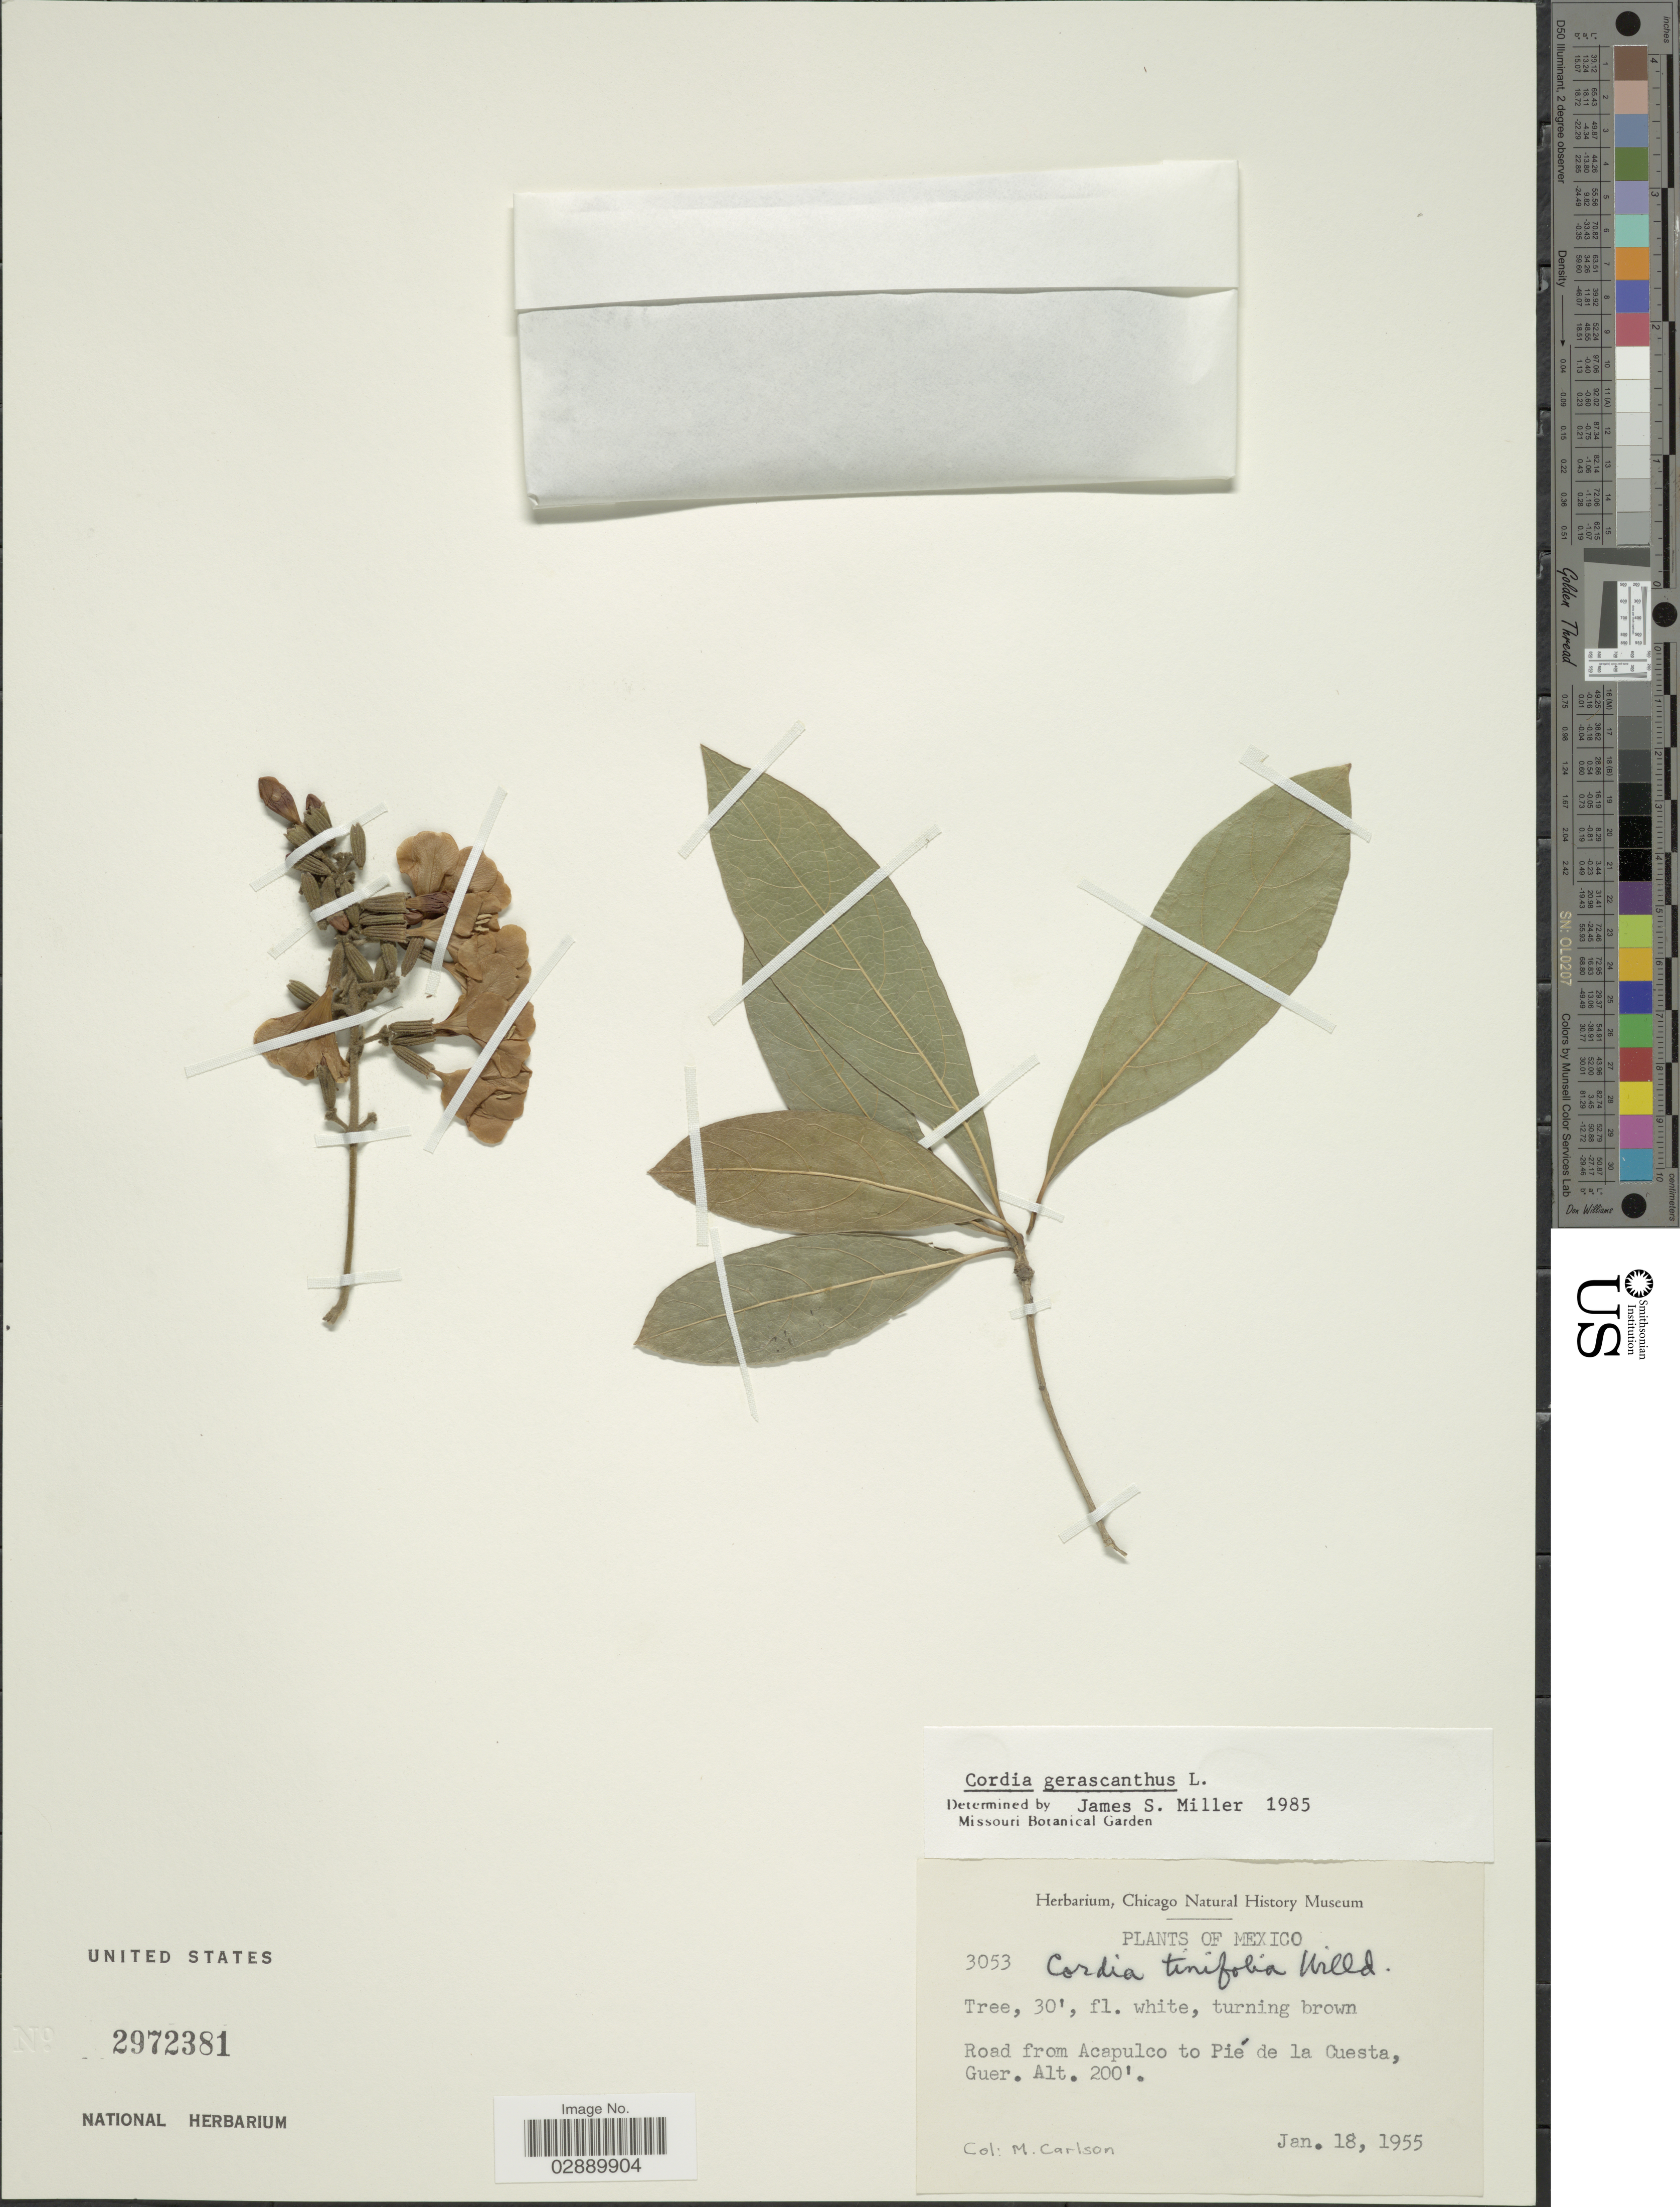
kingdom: Plantae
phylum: Tracheophyta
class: Magnoliopsida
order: Boraginales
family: Cordiaceae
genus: Cordia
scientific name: Cordia gerascanthus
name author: L.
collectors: M. Carlson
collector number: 3053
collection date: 1955-01-18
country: Mexico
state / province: Guerrero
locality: Road from Acapulco to Pié de la Cuesta, Guer.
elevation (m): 61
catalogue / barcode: US 2972381